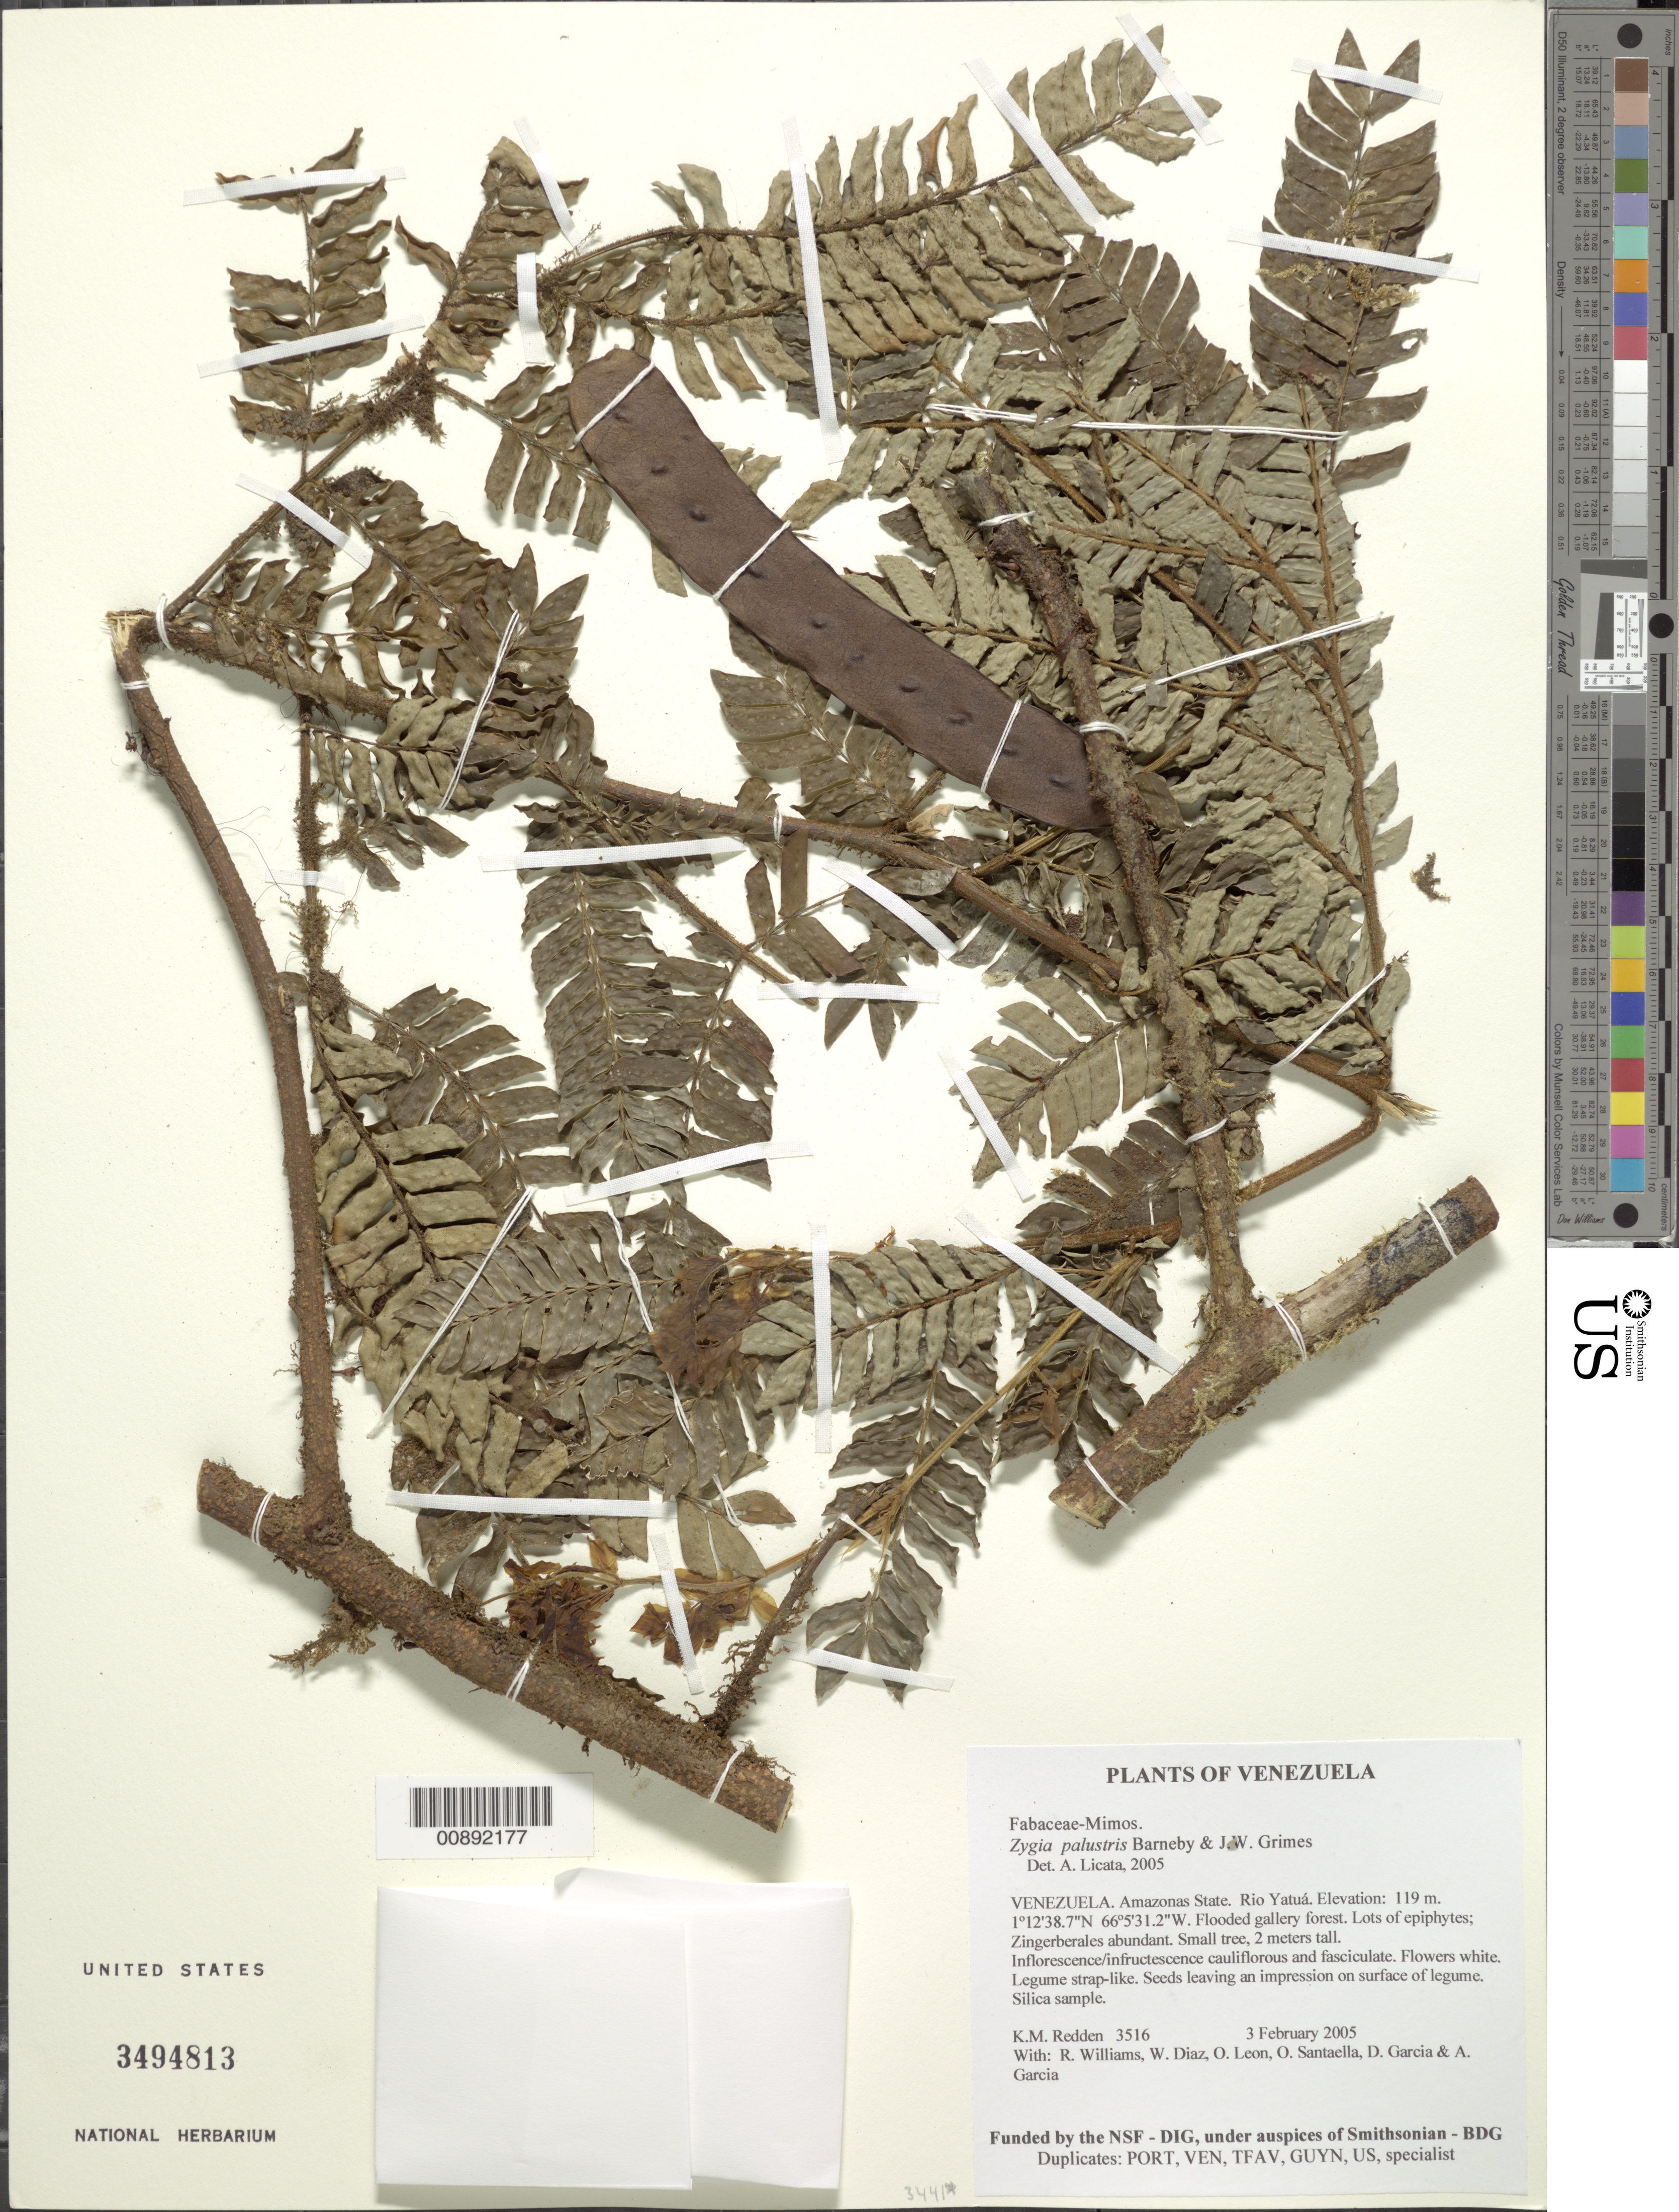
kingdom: Plantae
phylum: Tracheophyta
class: Magnoliopsida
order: Fabales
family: Fabaceae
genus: Zygia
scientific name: Zygia palustris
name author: Barneby & J.W. Grimes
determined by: Licata, A., (PORT), Univ. Nac. Exp. de los Llanos Ezequiel Zamora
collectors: K. M. Redden, R. Williams, W. Díaz P., O. León, O. Santaella, D. Garcia & A. Garcia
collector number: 3516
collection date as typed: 3 February 2005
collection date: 2005-02-03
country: Venezuela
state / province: Amazonas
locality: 15 - Rio Yatuá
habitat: Flooded gallery forest. Lots of epiphytes; Zingerberales abundant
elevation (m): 119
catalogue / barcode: US 3494813